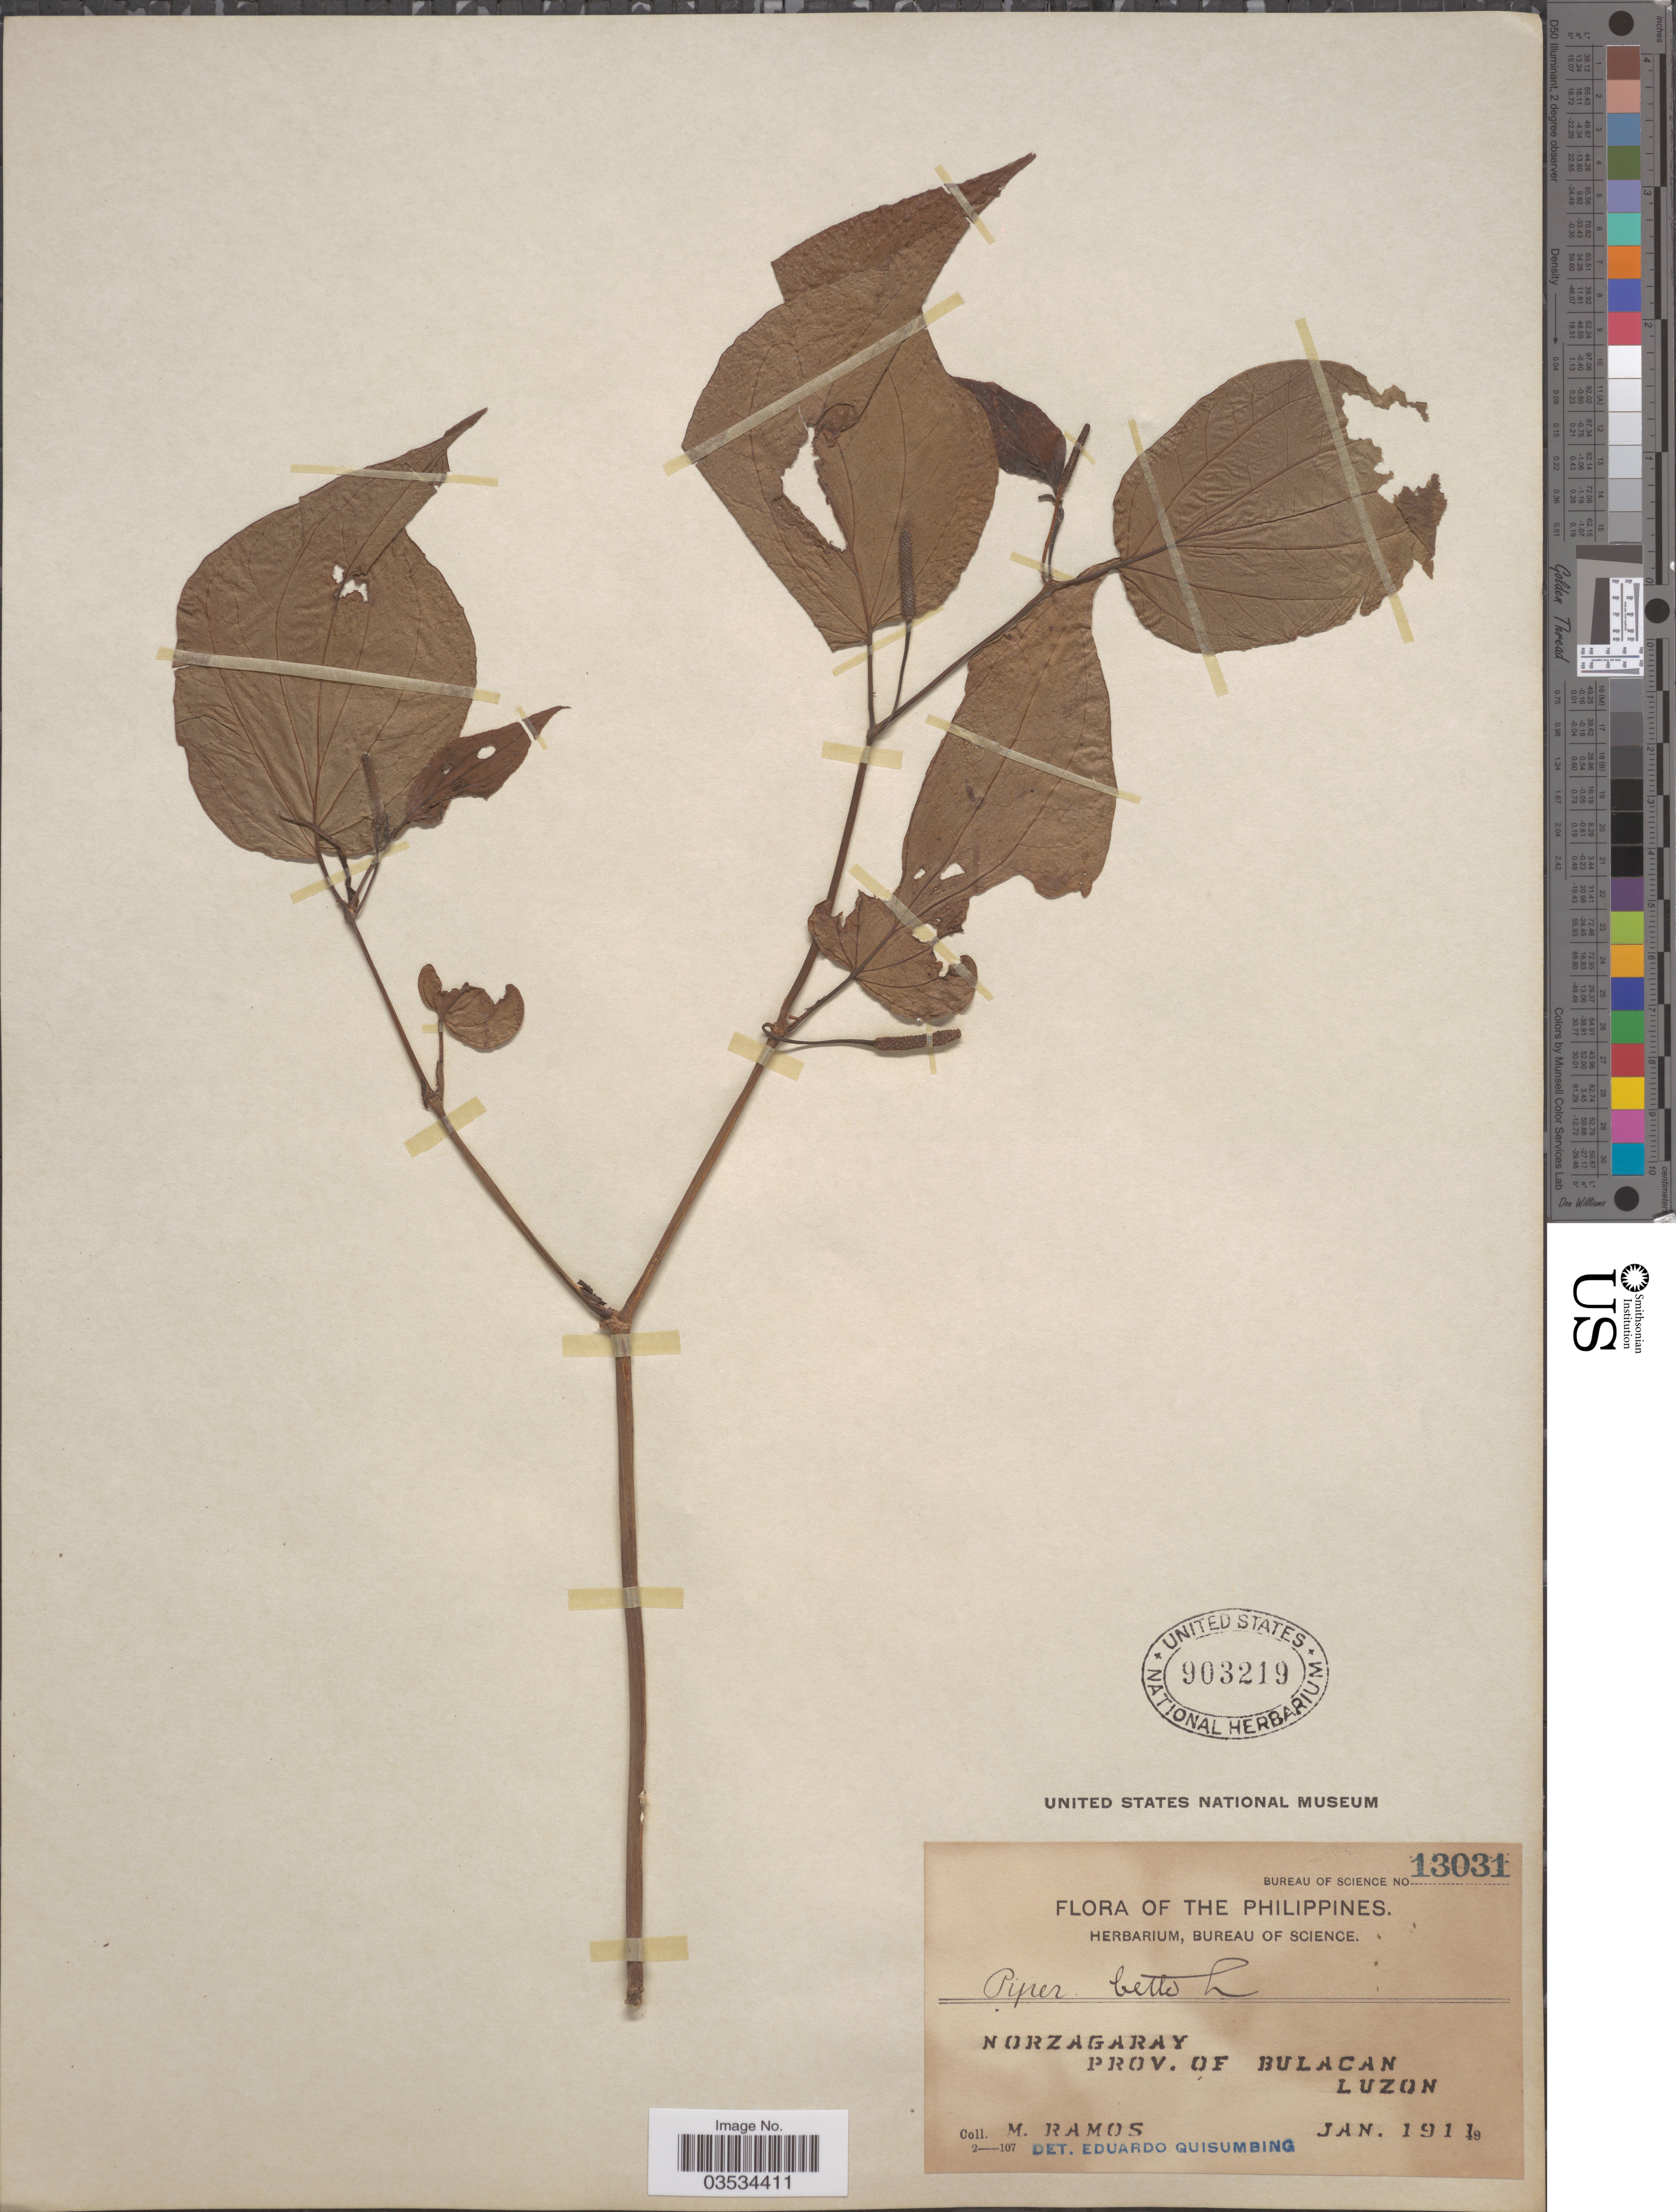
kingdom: Plantae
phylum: Tracheophyta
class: Magnoliopsida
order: Piperales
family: Piperaceae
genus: Piper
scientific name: Piper betle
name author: L.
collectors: M. Ramos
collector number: Bureau of Science 13031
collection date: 1911-01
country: Philippines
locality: Norzagaray. Prov. of Bulacan. Luzon.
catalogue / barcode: US 903219